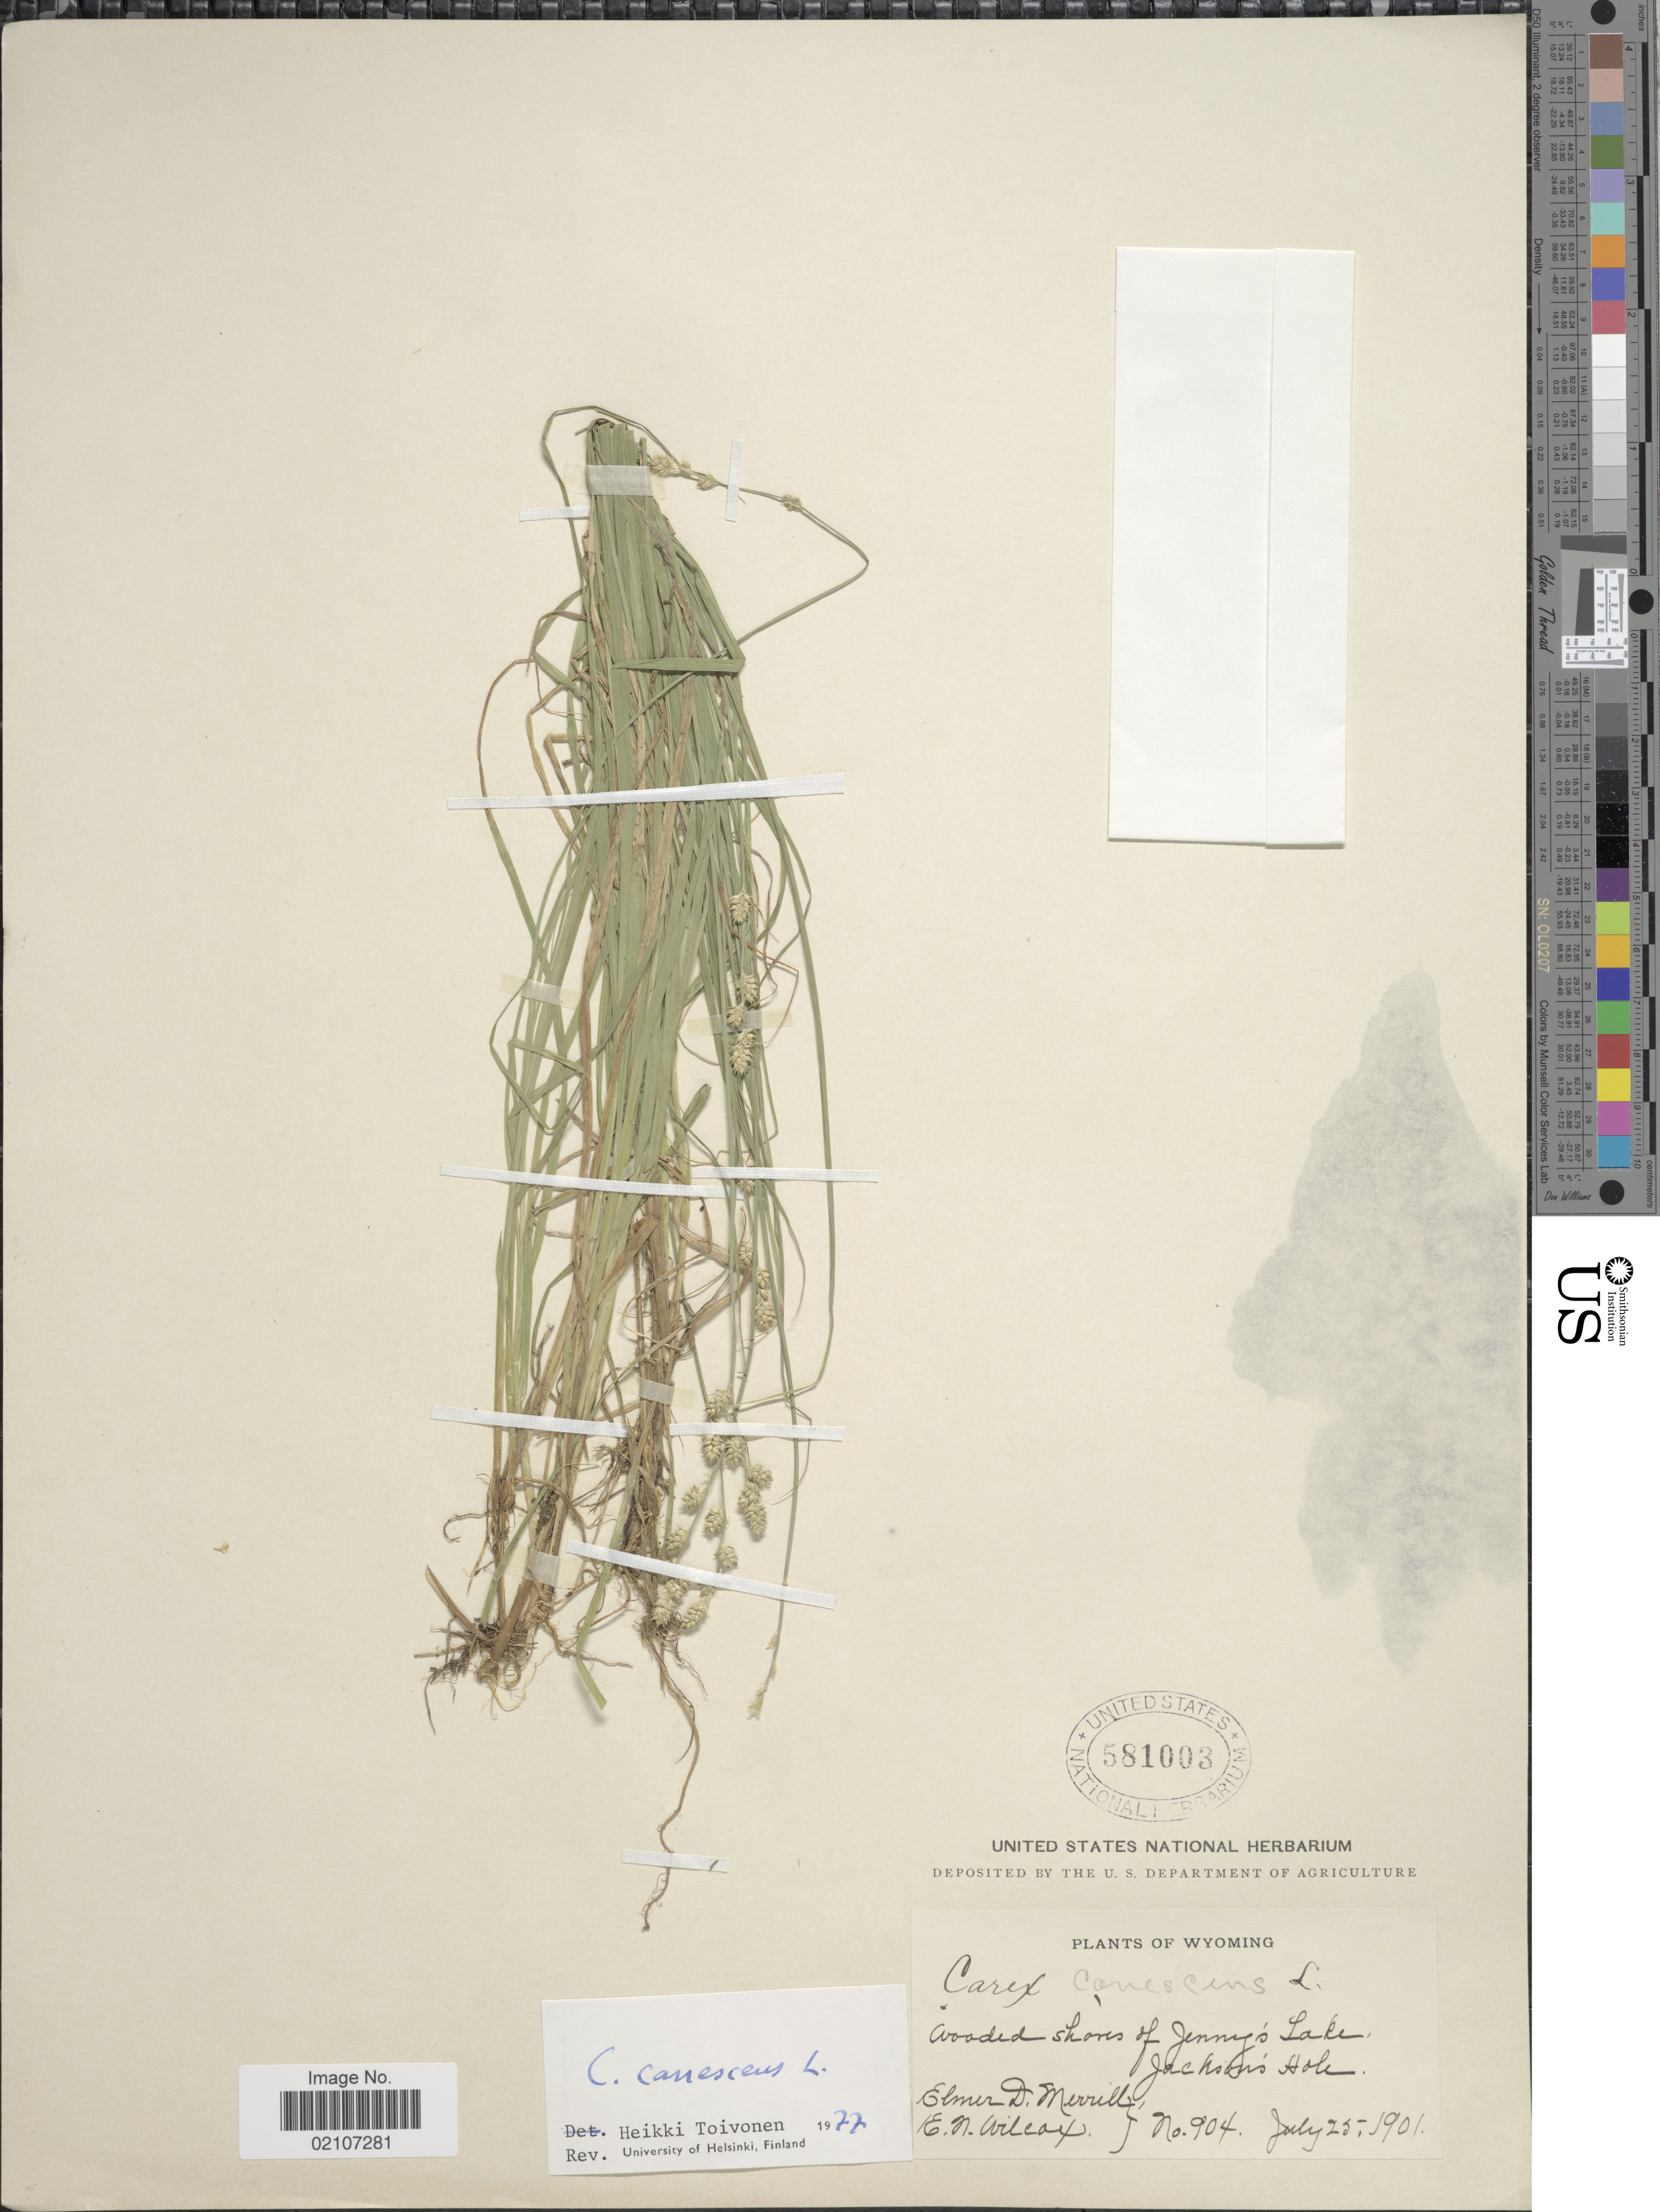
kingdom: Plantae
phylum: Tracheophyta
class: Liliopsida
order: Poales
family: Cyperaceae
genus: Carex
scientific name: Carex canescens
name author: L.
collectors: E. D. Merrill & E. Wilcox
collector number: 904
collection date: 1901-07-25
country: United States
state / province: Wyoming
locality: Wooded shores of Jenny's Lake, Jackson's Hole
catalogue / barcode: US 581003